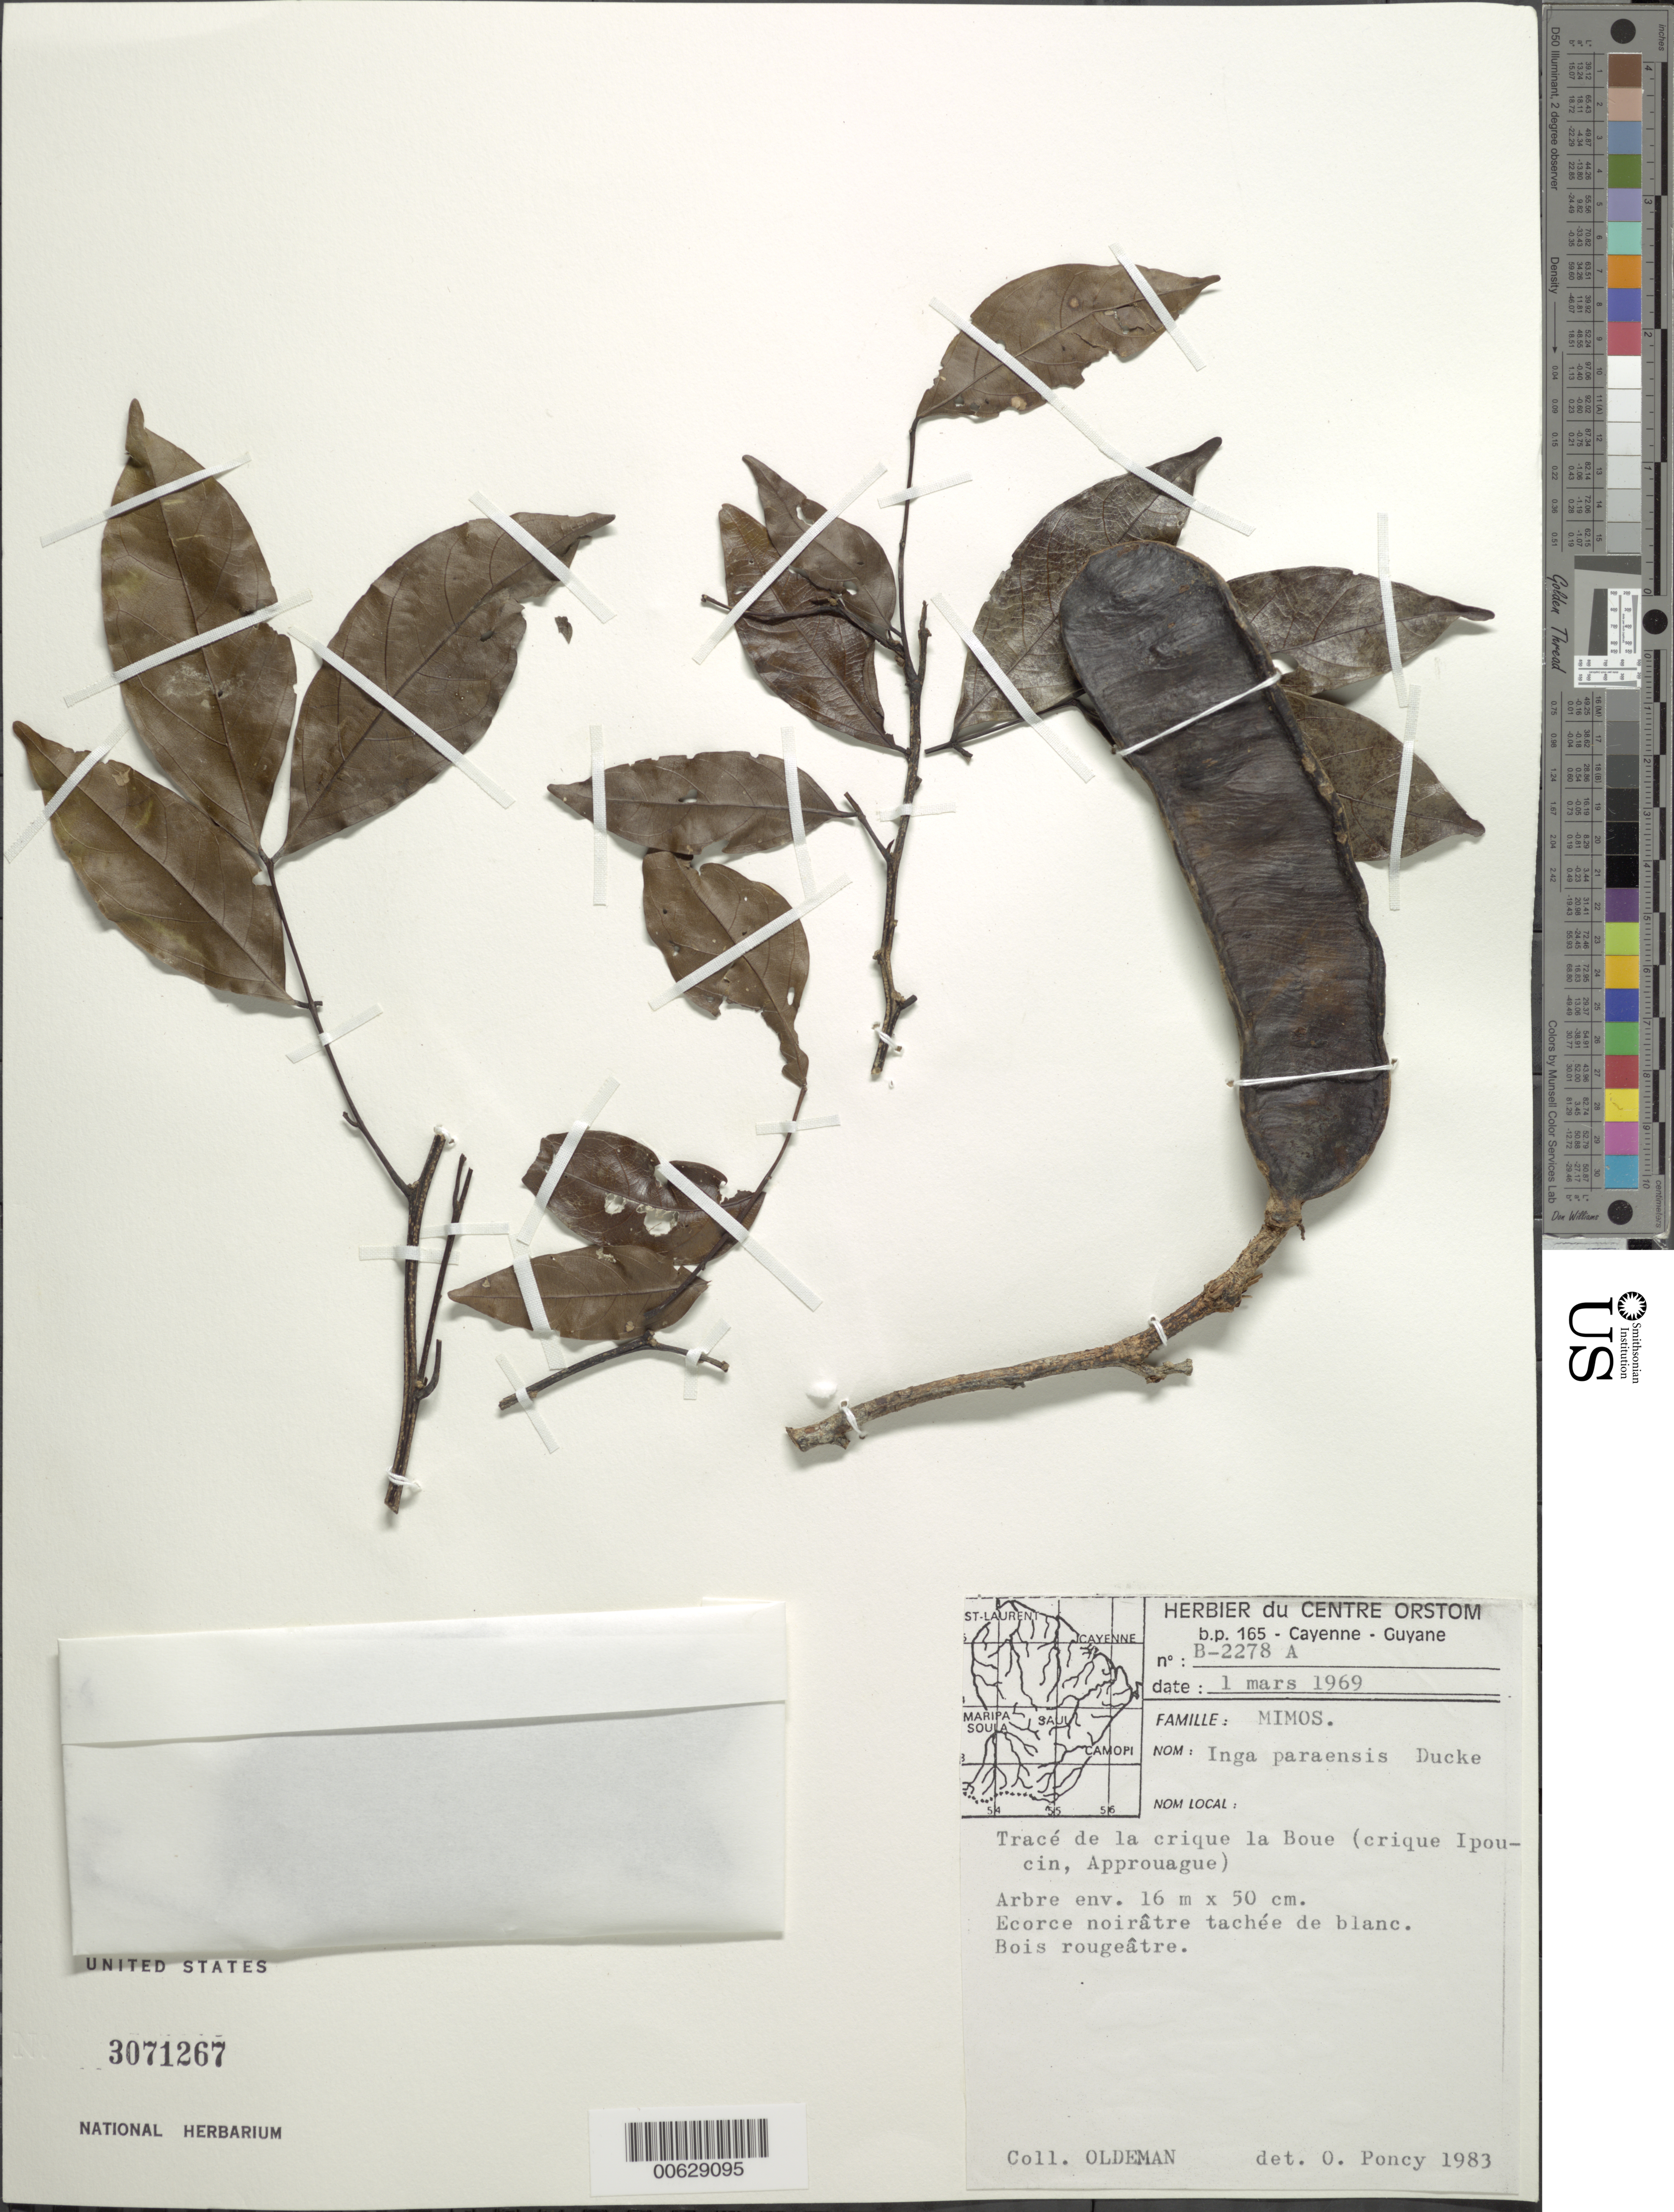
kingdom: Plantae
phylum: Tracheophyta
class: Magnoliopsida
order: Fabales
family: Fabaceae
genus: Inga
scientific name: Inga paraensis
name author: Ducke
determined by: Poncy, O.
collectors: R. Oldeman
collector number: B 2278 A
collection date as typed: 1-Mar-69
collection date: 1969-03-01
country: French Guiana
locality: Crique la Boue, crique Ipoucin de l'Approuague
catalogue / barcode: US 3071267